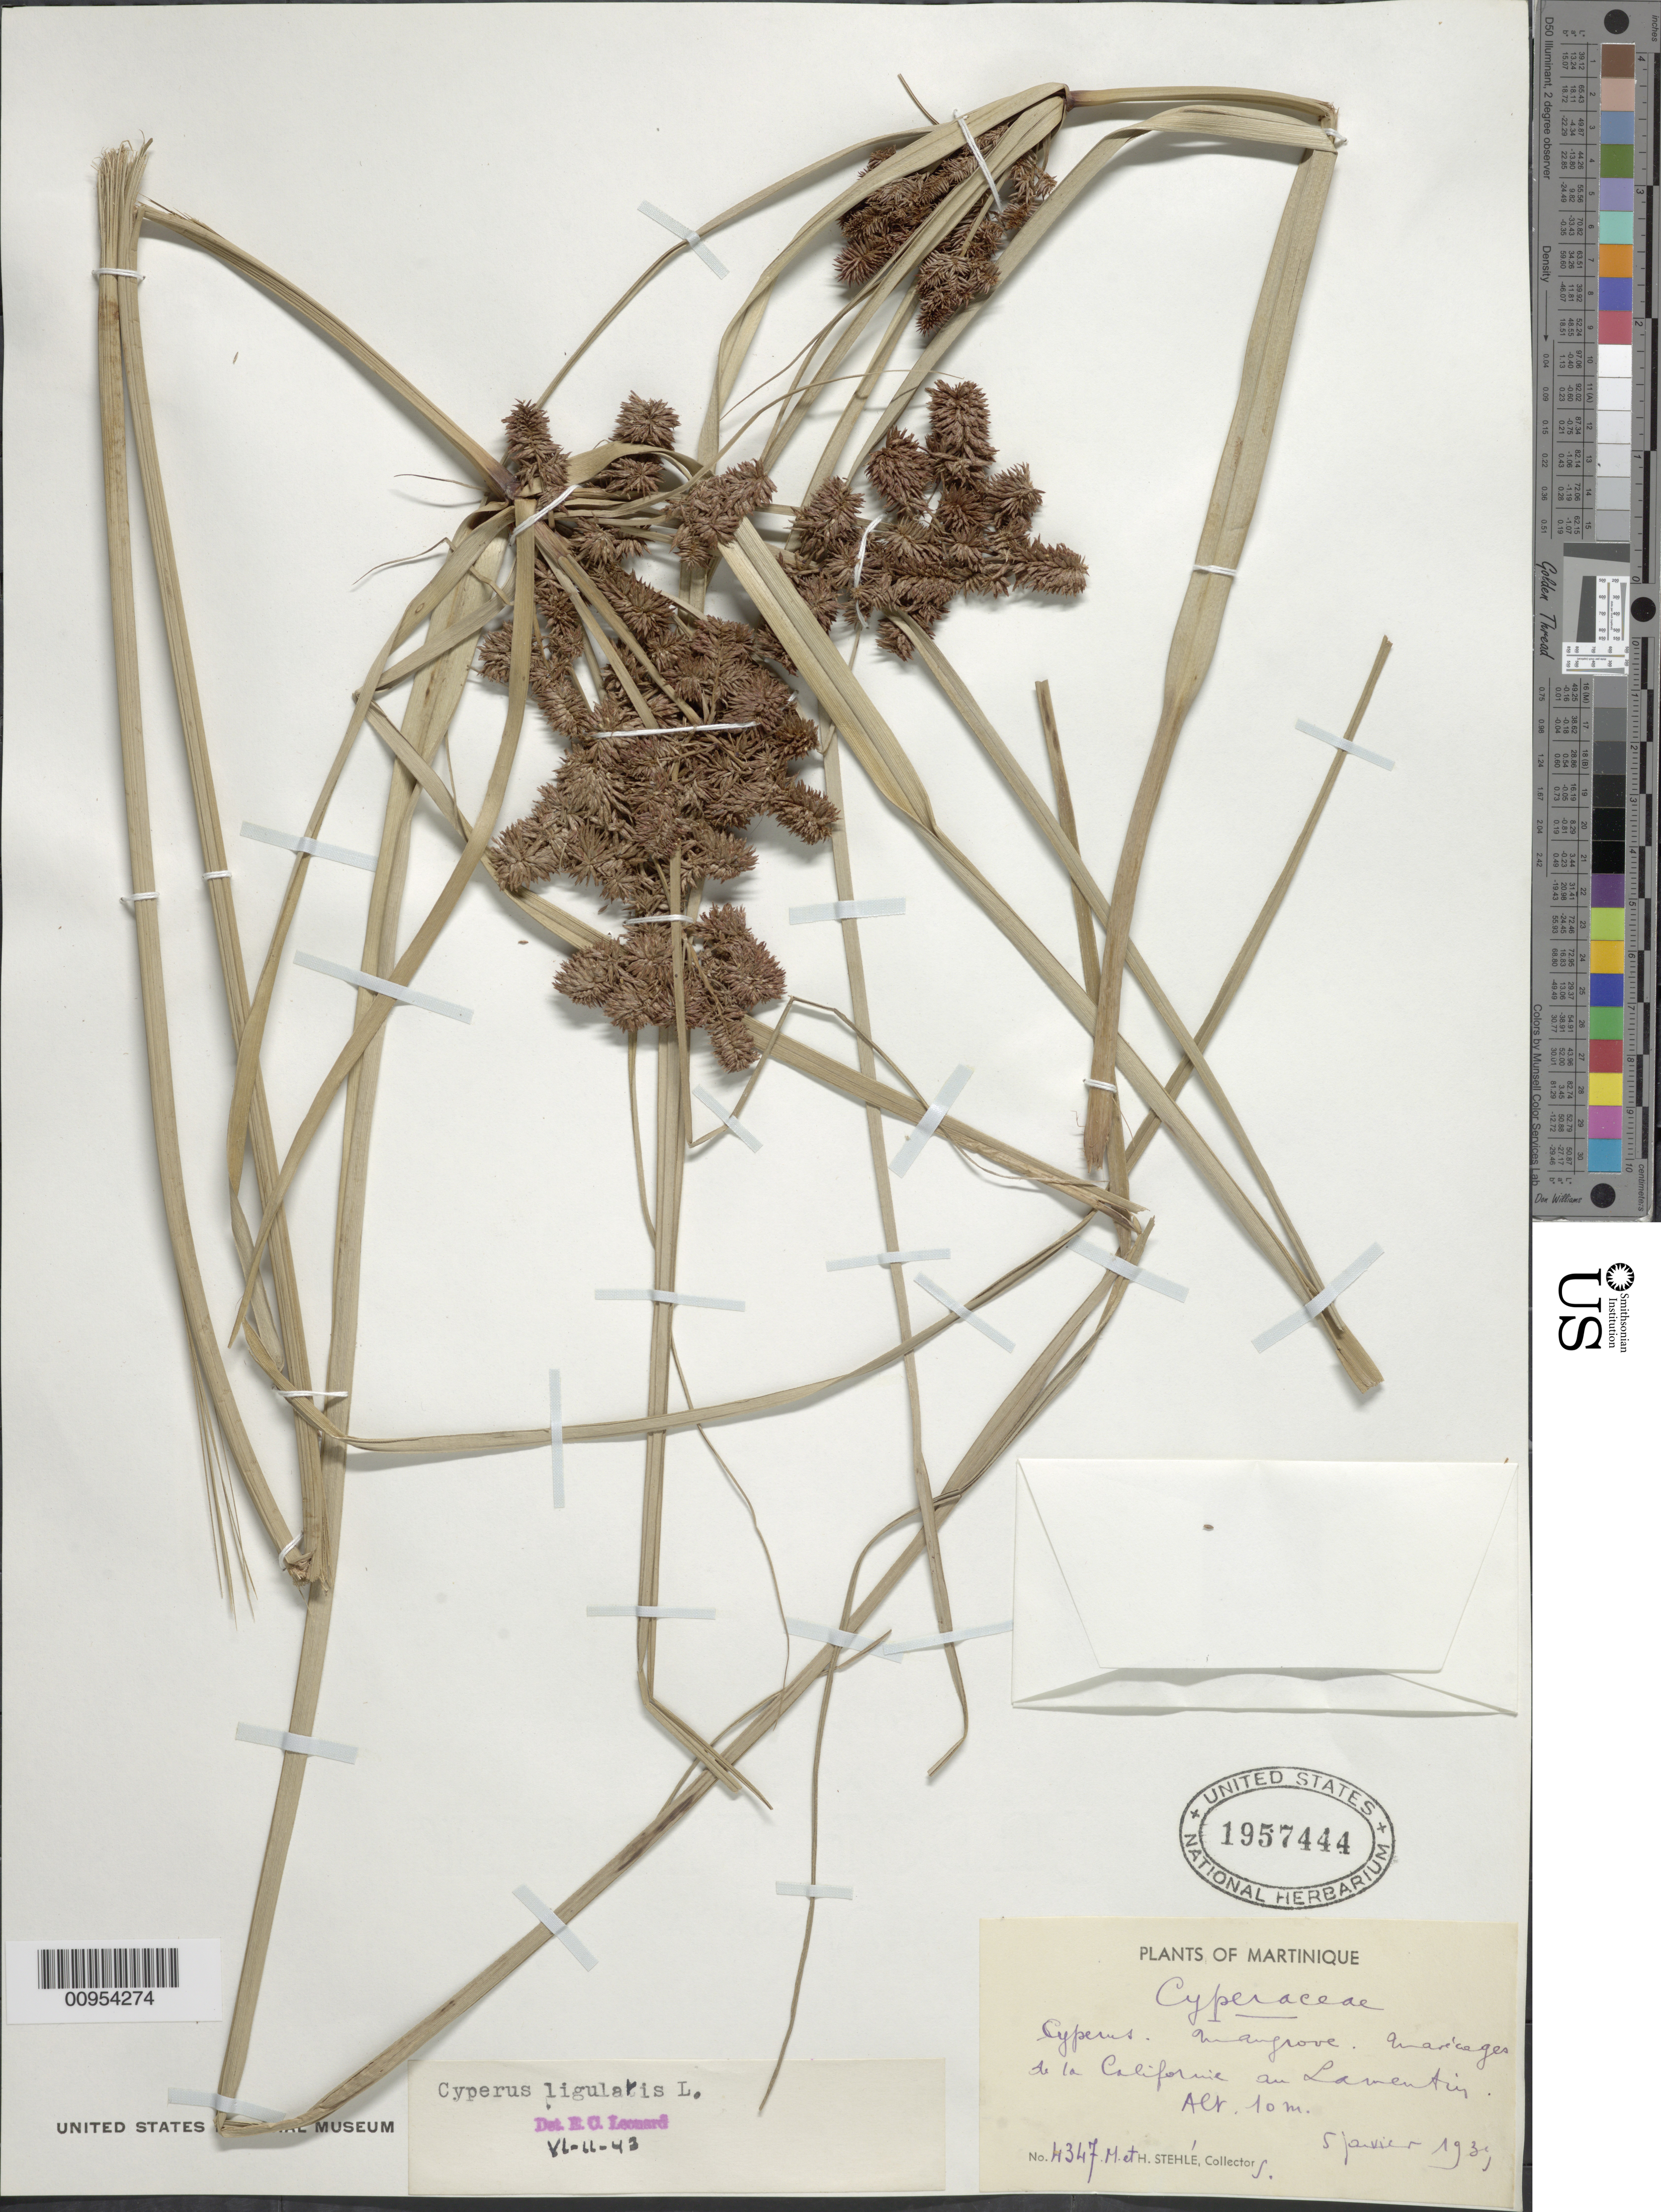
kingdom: Plantae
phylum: Tracheophyta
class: Liliopsida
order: Poales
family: Cyperaceae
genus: Cyperus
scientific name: Cyperus ligularis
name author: L.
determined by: Leonard, Emery C., (US)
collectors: H. Stehlé & M. Stehlé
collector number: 4347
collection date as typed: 05 Jan 1939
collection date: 1939-01-05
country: Martinique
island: Martinique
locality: mangrove, marécages de la Califorine ou Laventin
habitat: Mangrove, marécages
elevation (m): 10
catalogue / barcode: US 1957444